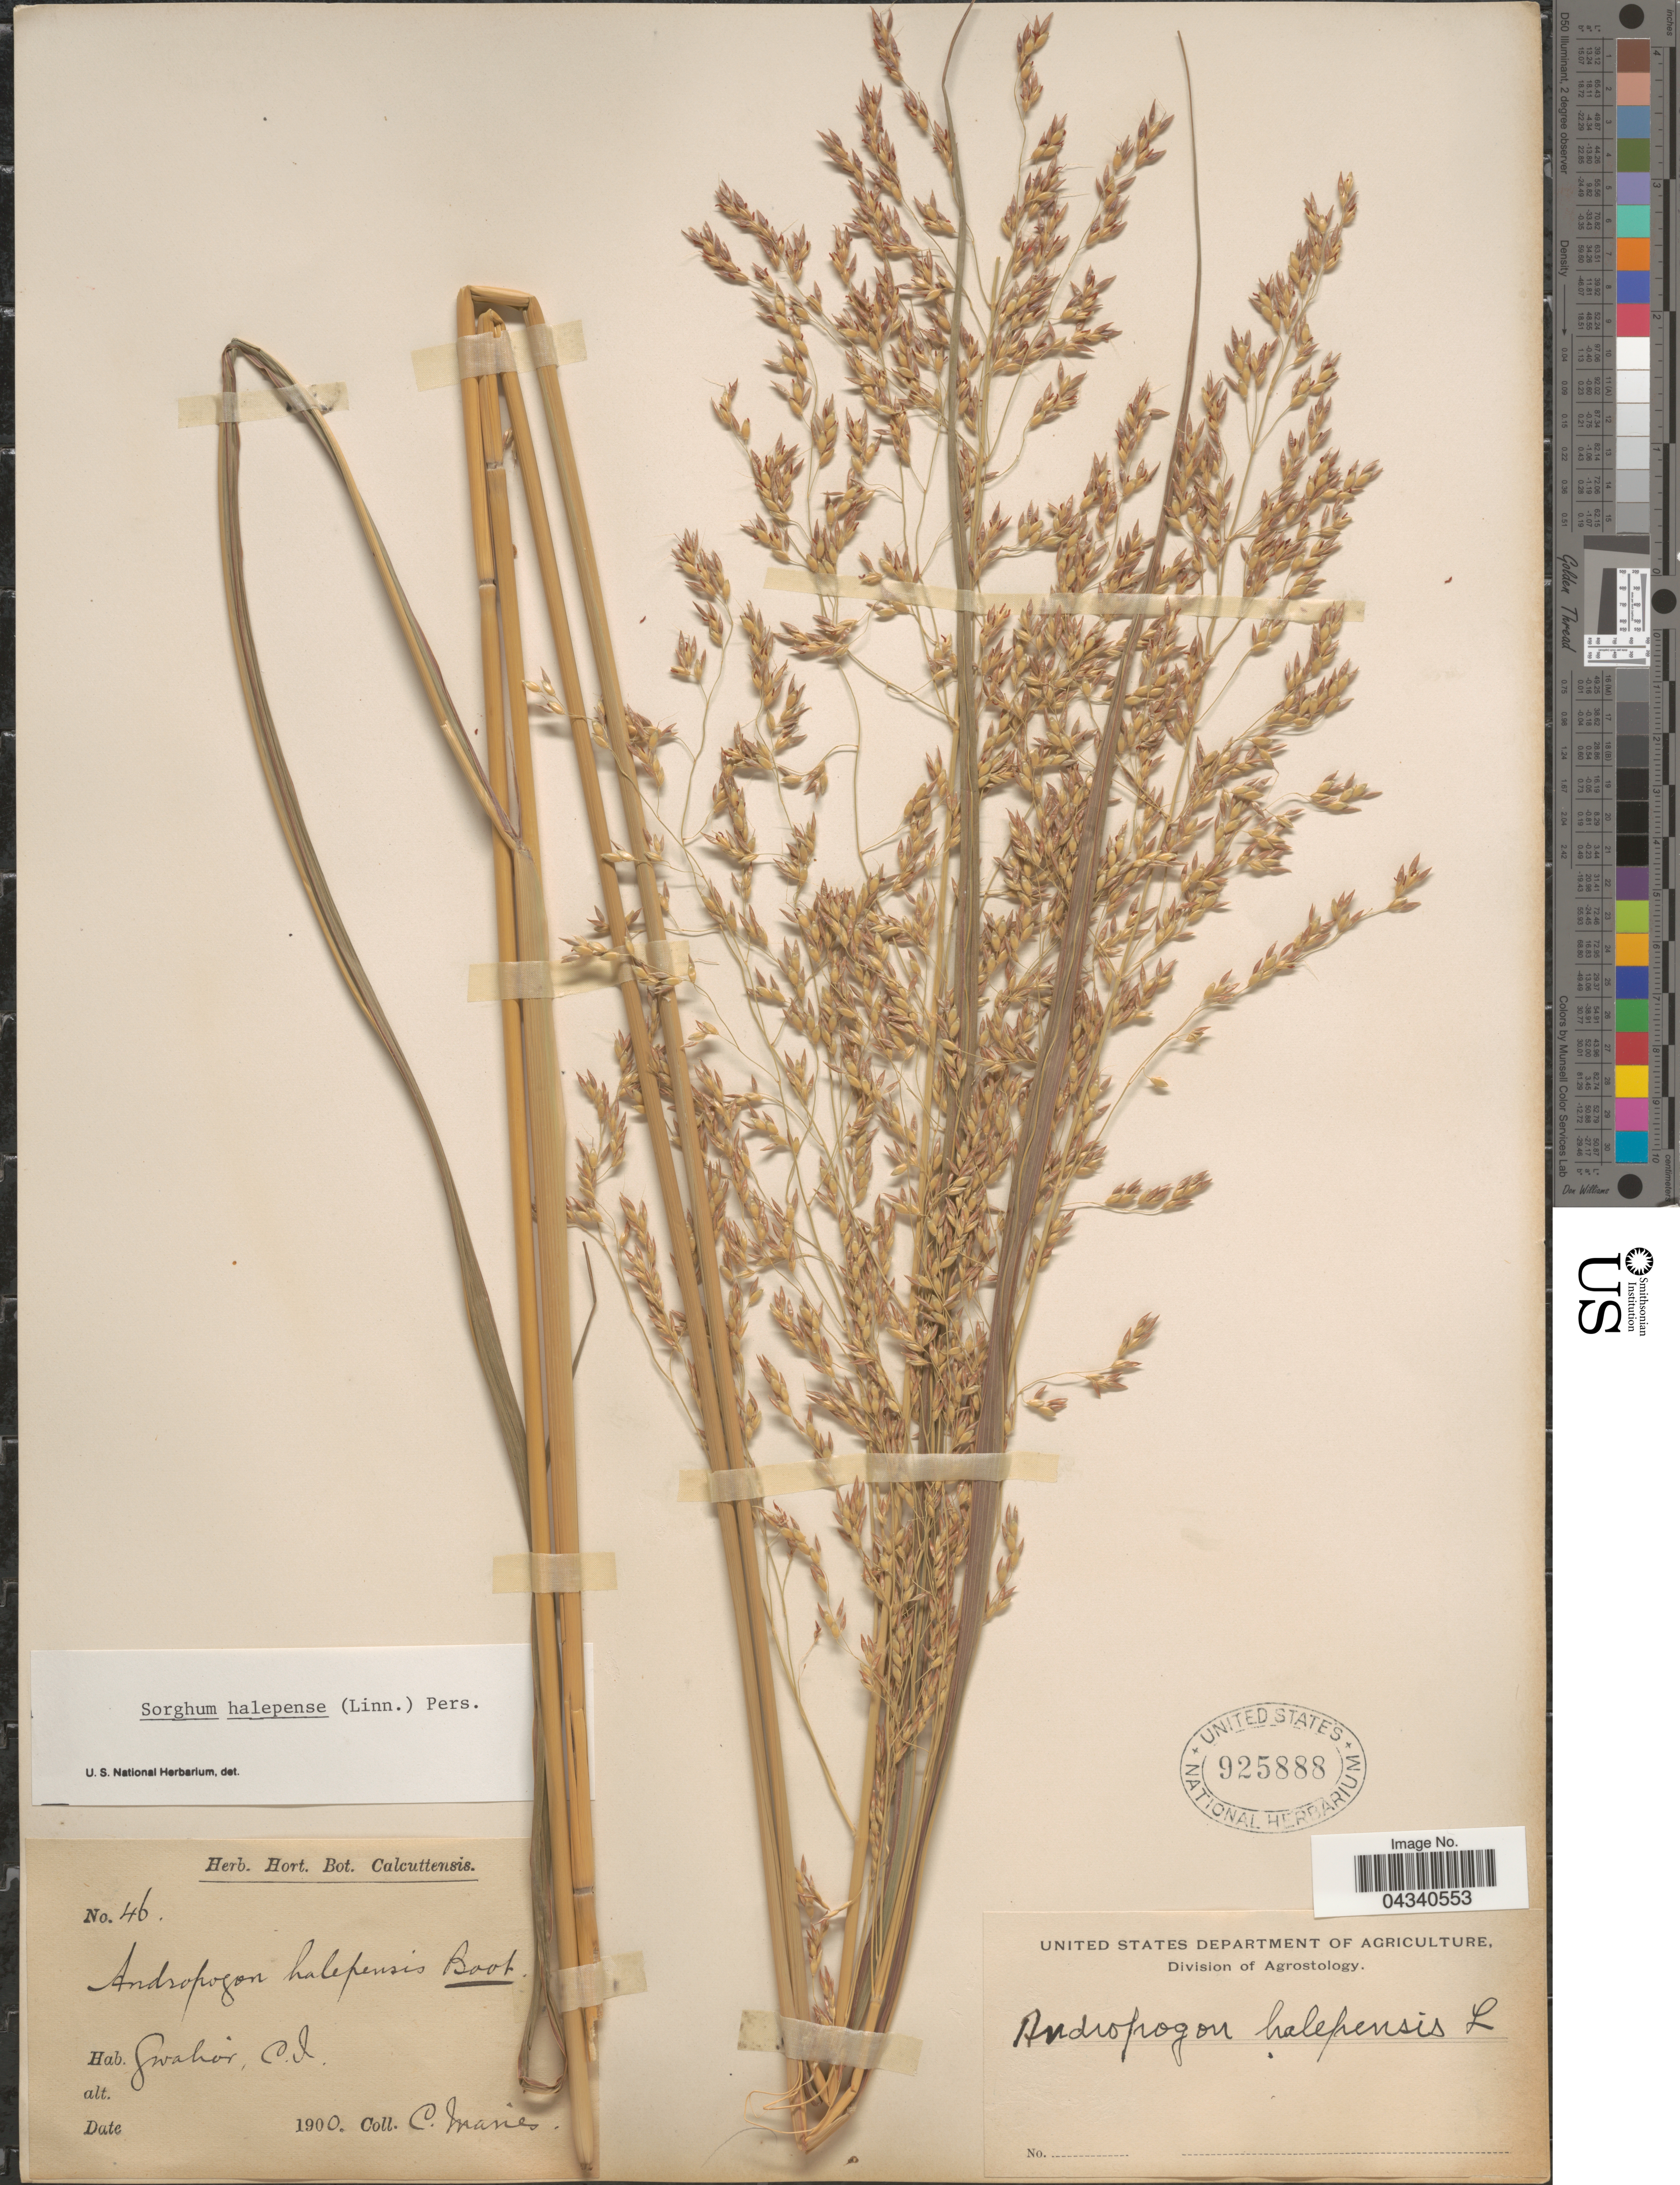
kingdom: Plantae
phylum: Tracheophyta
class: Liliopsida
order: Poales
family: Poaceae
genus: Sorghum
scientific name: Sorghum halepense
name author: (L.) Pers.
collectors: C. Maries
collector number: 46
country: India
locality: Gwalior. C. I.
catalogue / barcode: US 925888